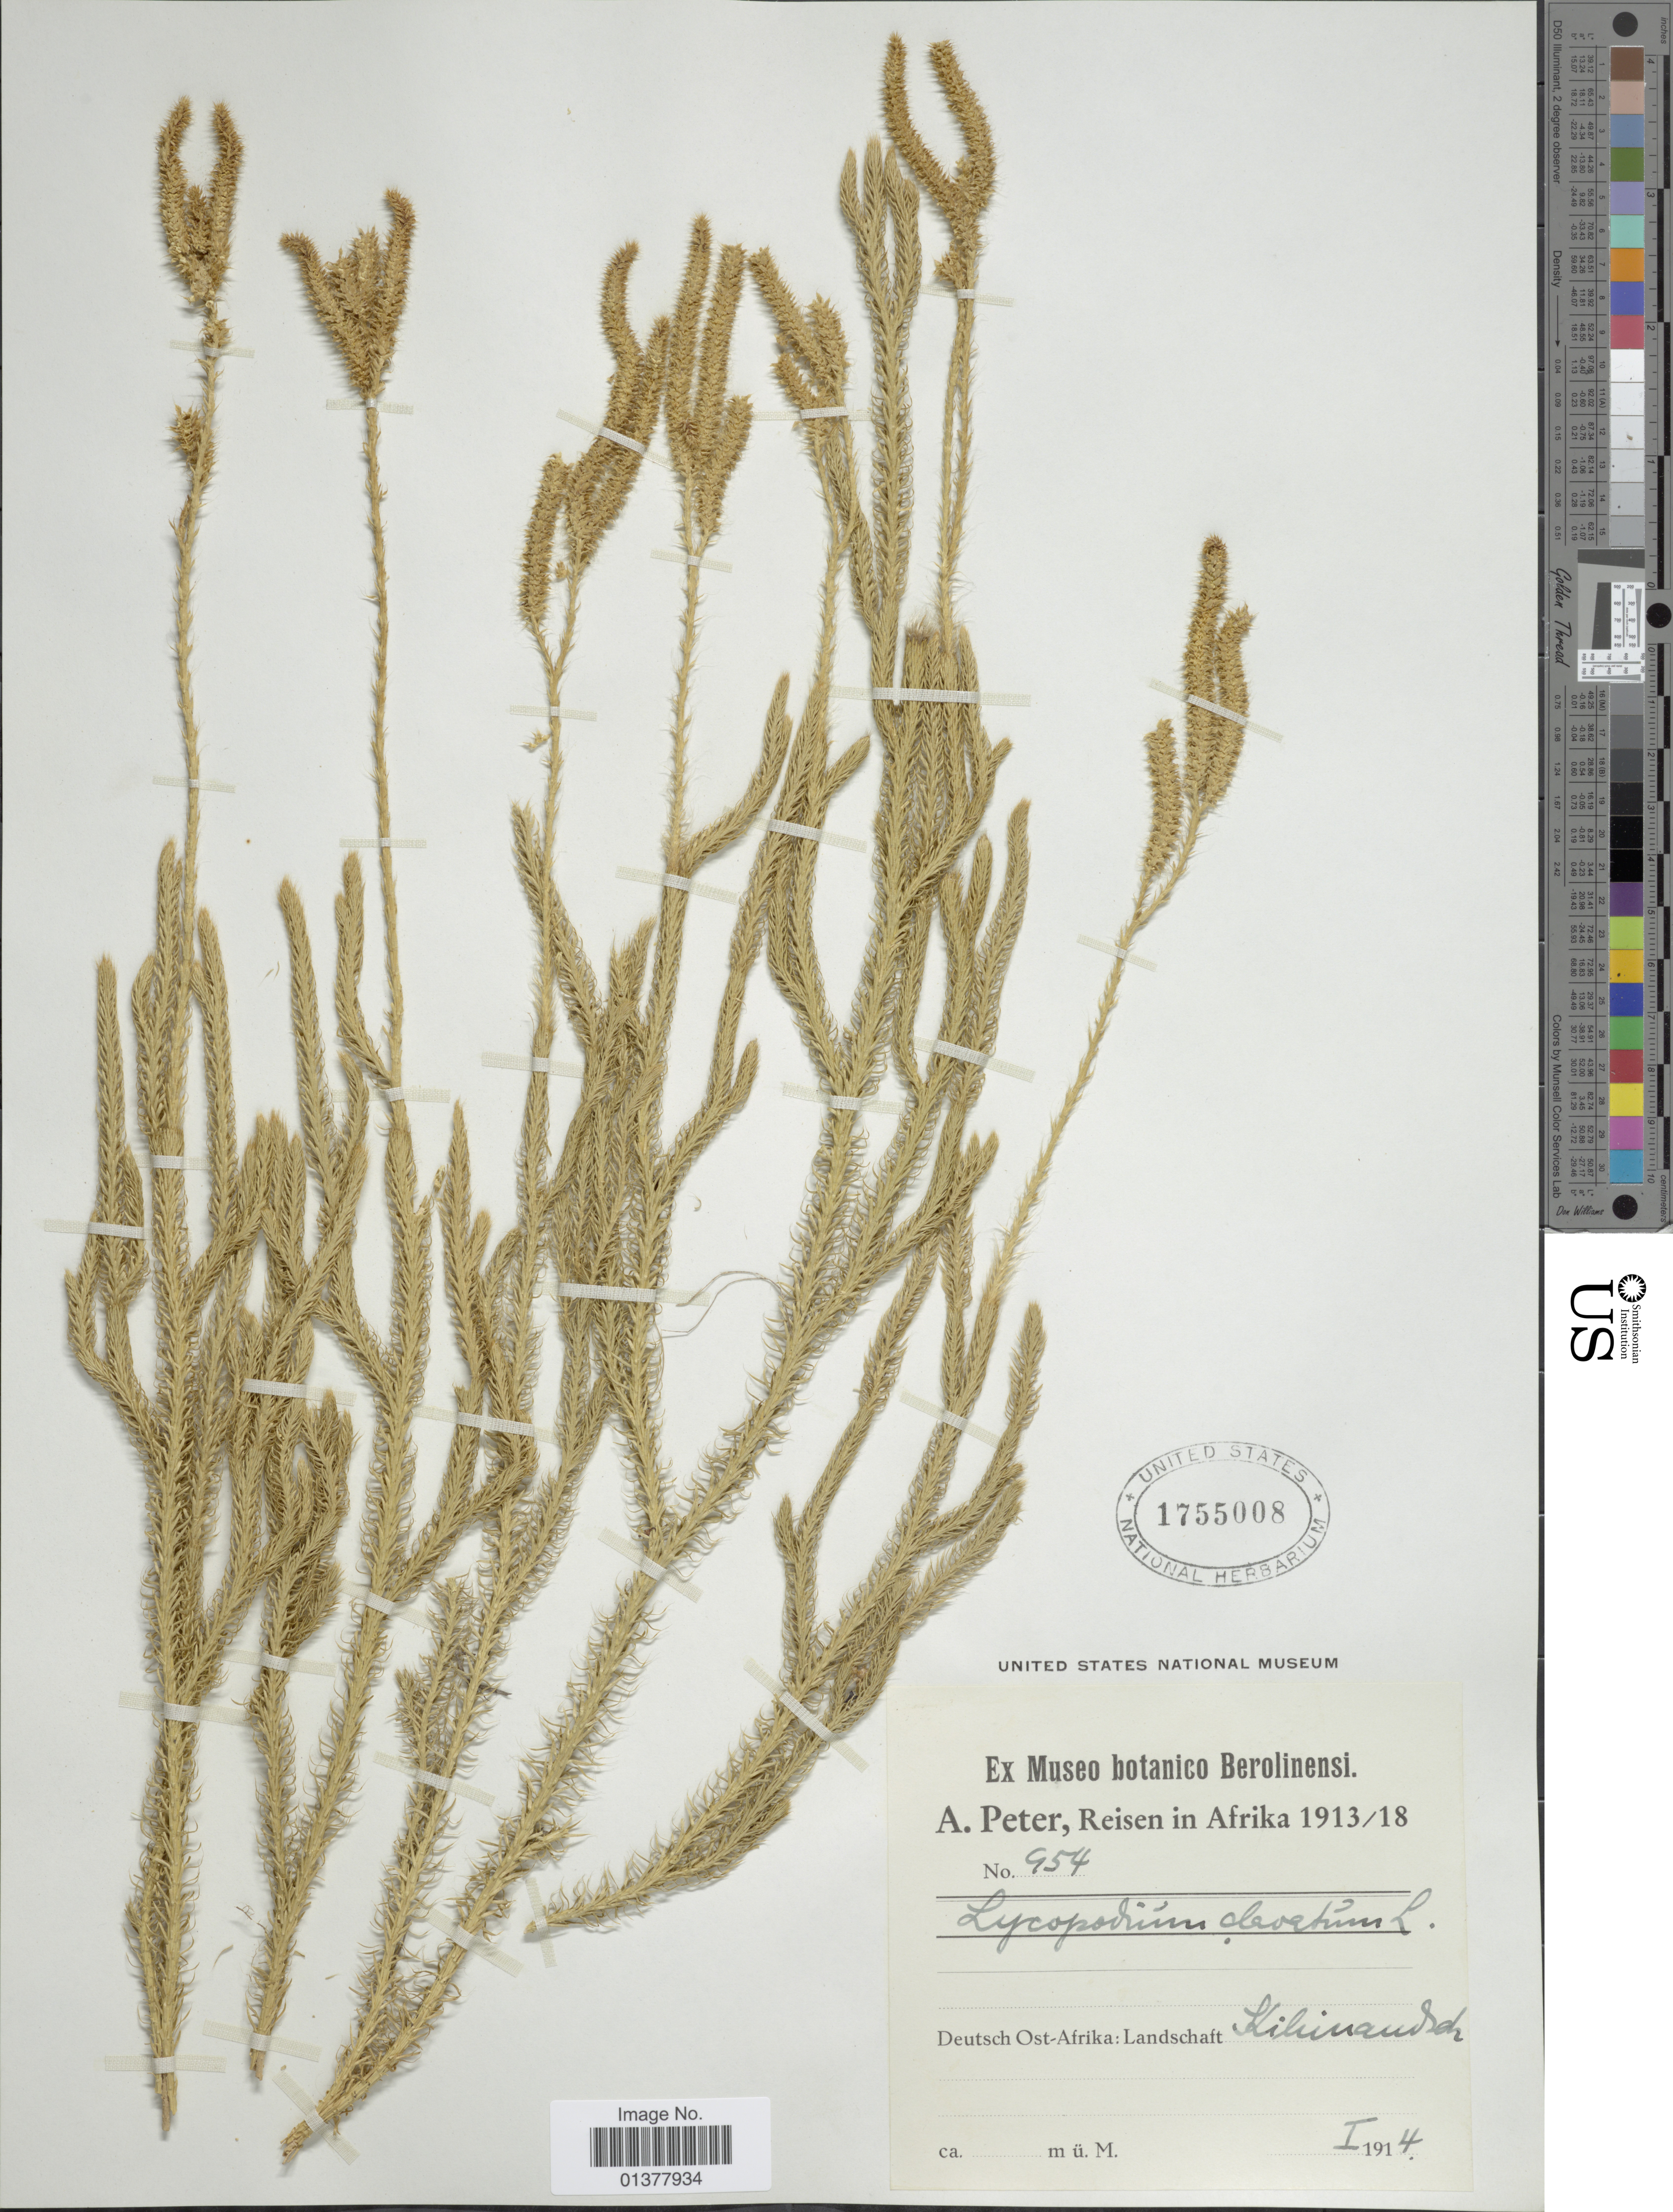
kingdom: Plantae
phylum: Tracheophyta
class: Lycopodiopsida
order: Lycopodiales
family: Lycopodiaceae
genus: Lycopodium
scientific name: Lycopodium clavatum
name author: L.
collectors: A. Peter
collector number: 954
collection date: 1914-01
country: Tanzania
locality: Deutsch Ost-Afrika: Landschaft Kilimandsch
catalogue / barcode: US 1755008